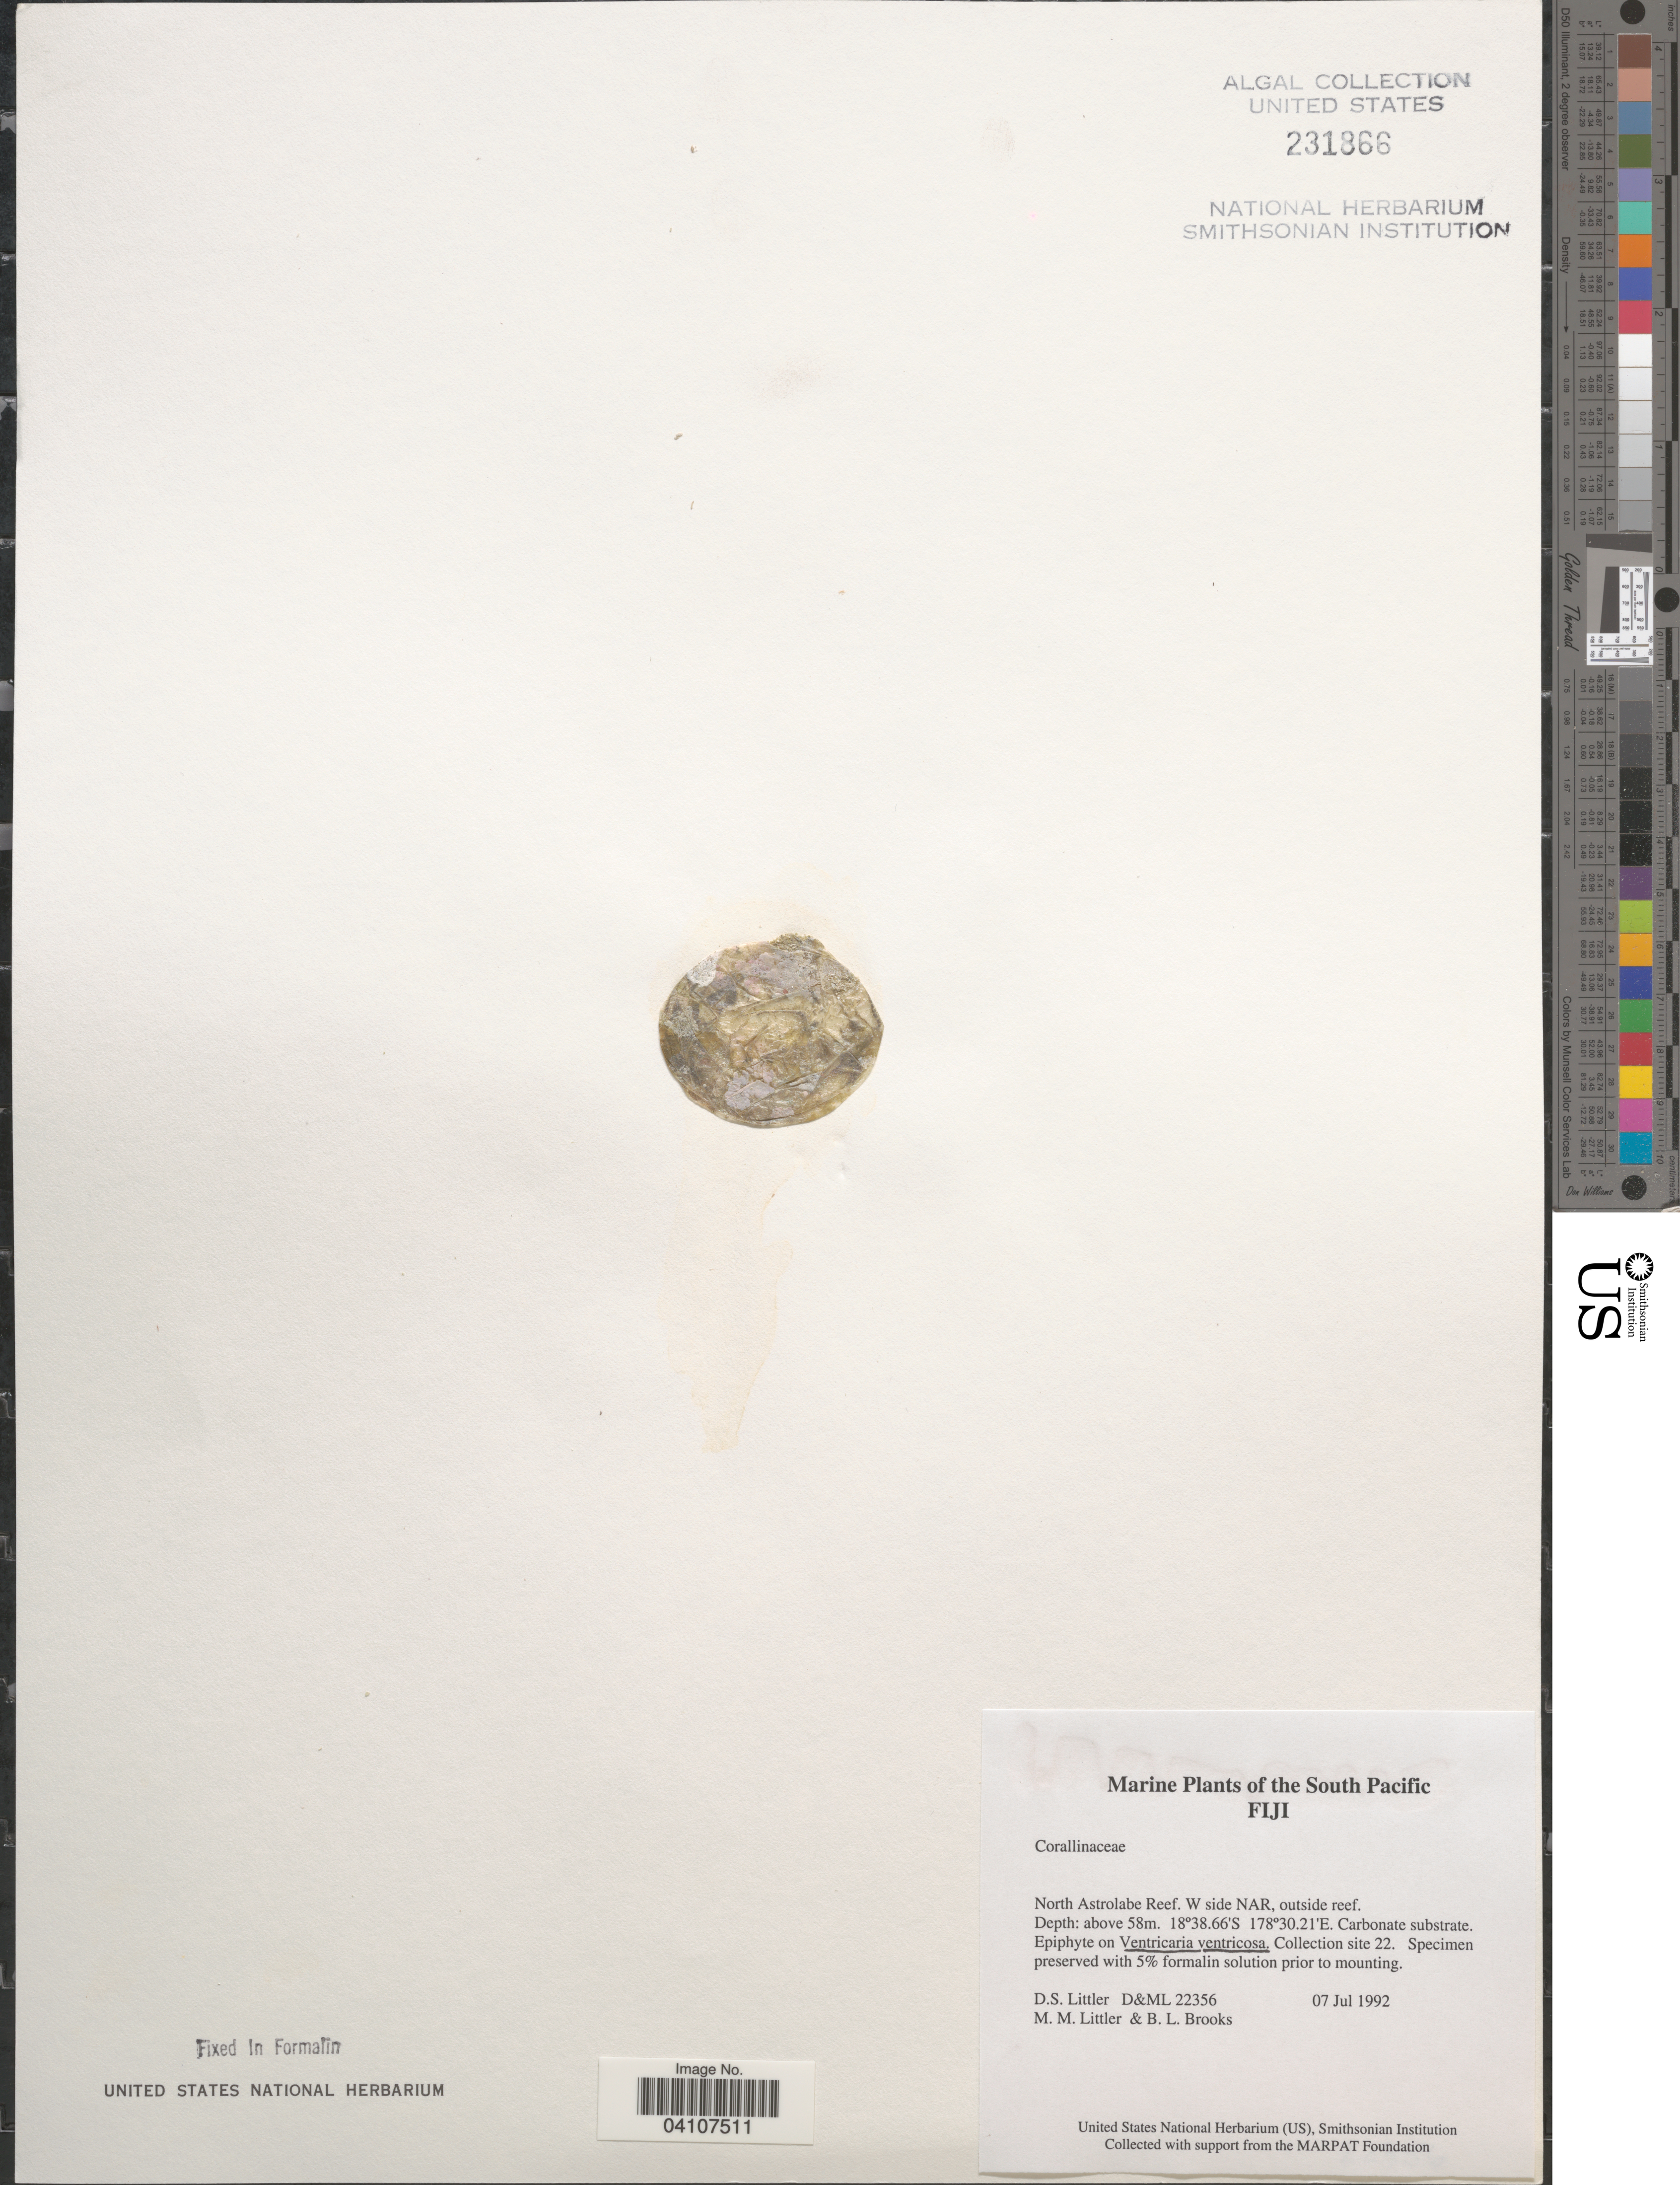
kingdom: Plantae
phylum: Rhodophyta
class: Florideophyceae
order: Corallinales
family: Corallinaceae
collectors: D. S. Littler & B. Brooks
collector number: D&ML 22356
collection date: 1992-07-07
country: Fiji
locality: The South Pacific. North Astrolabe Reef. W side NAR, outside reef. Collection site 22.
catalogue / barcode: US 231866